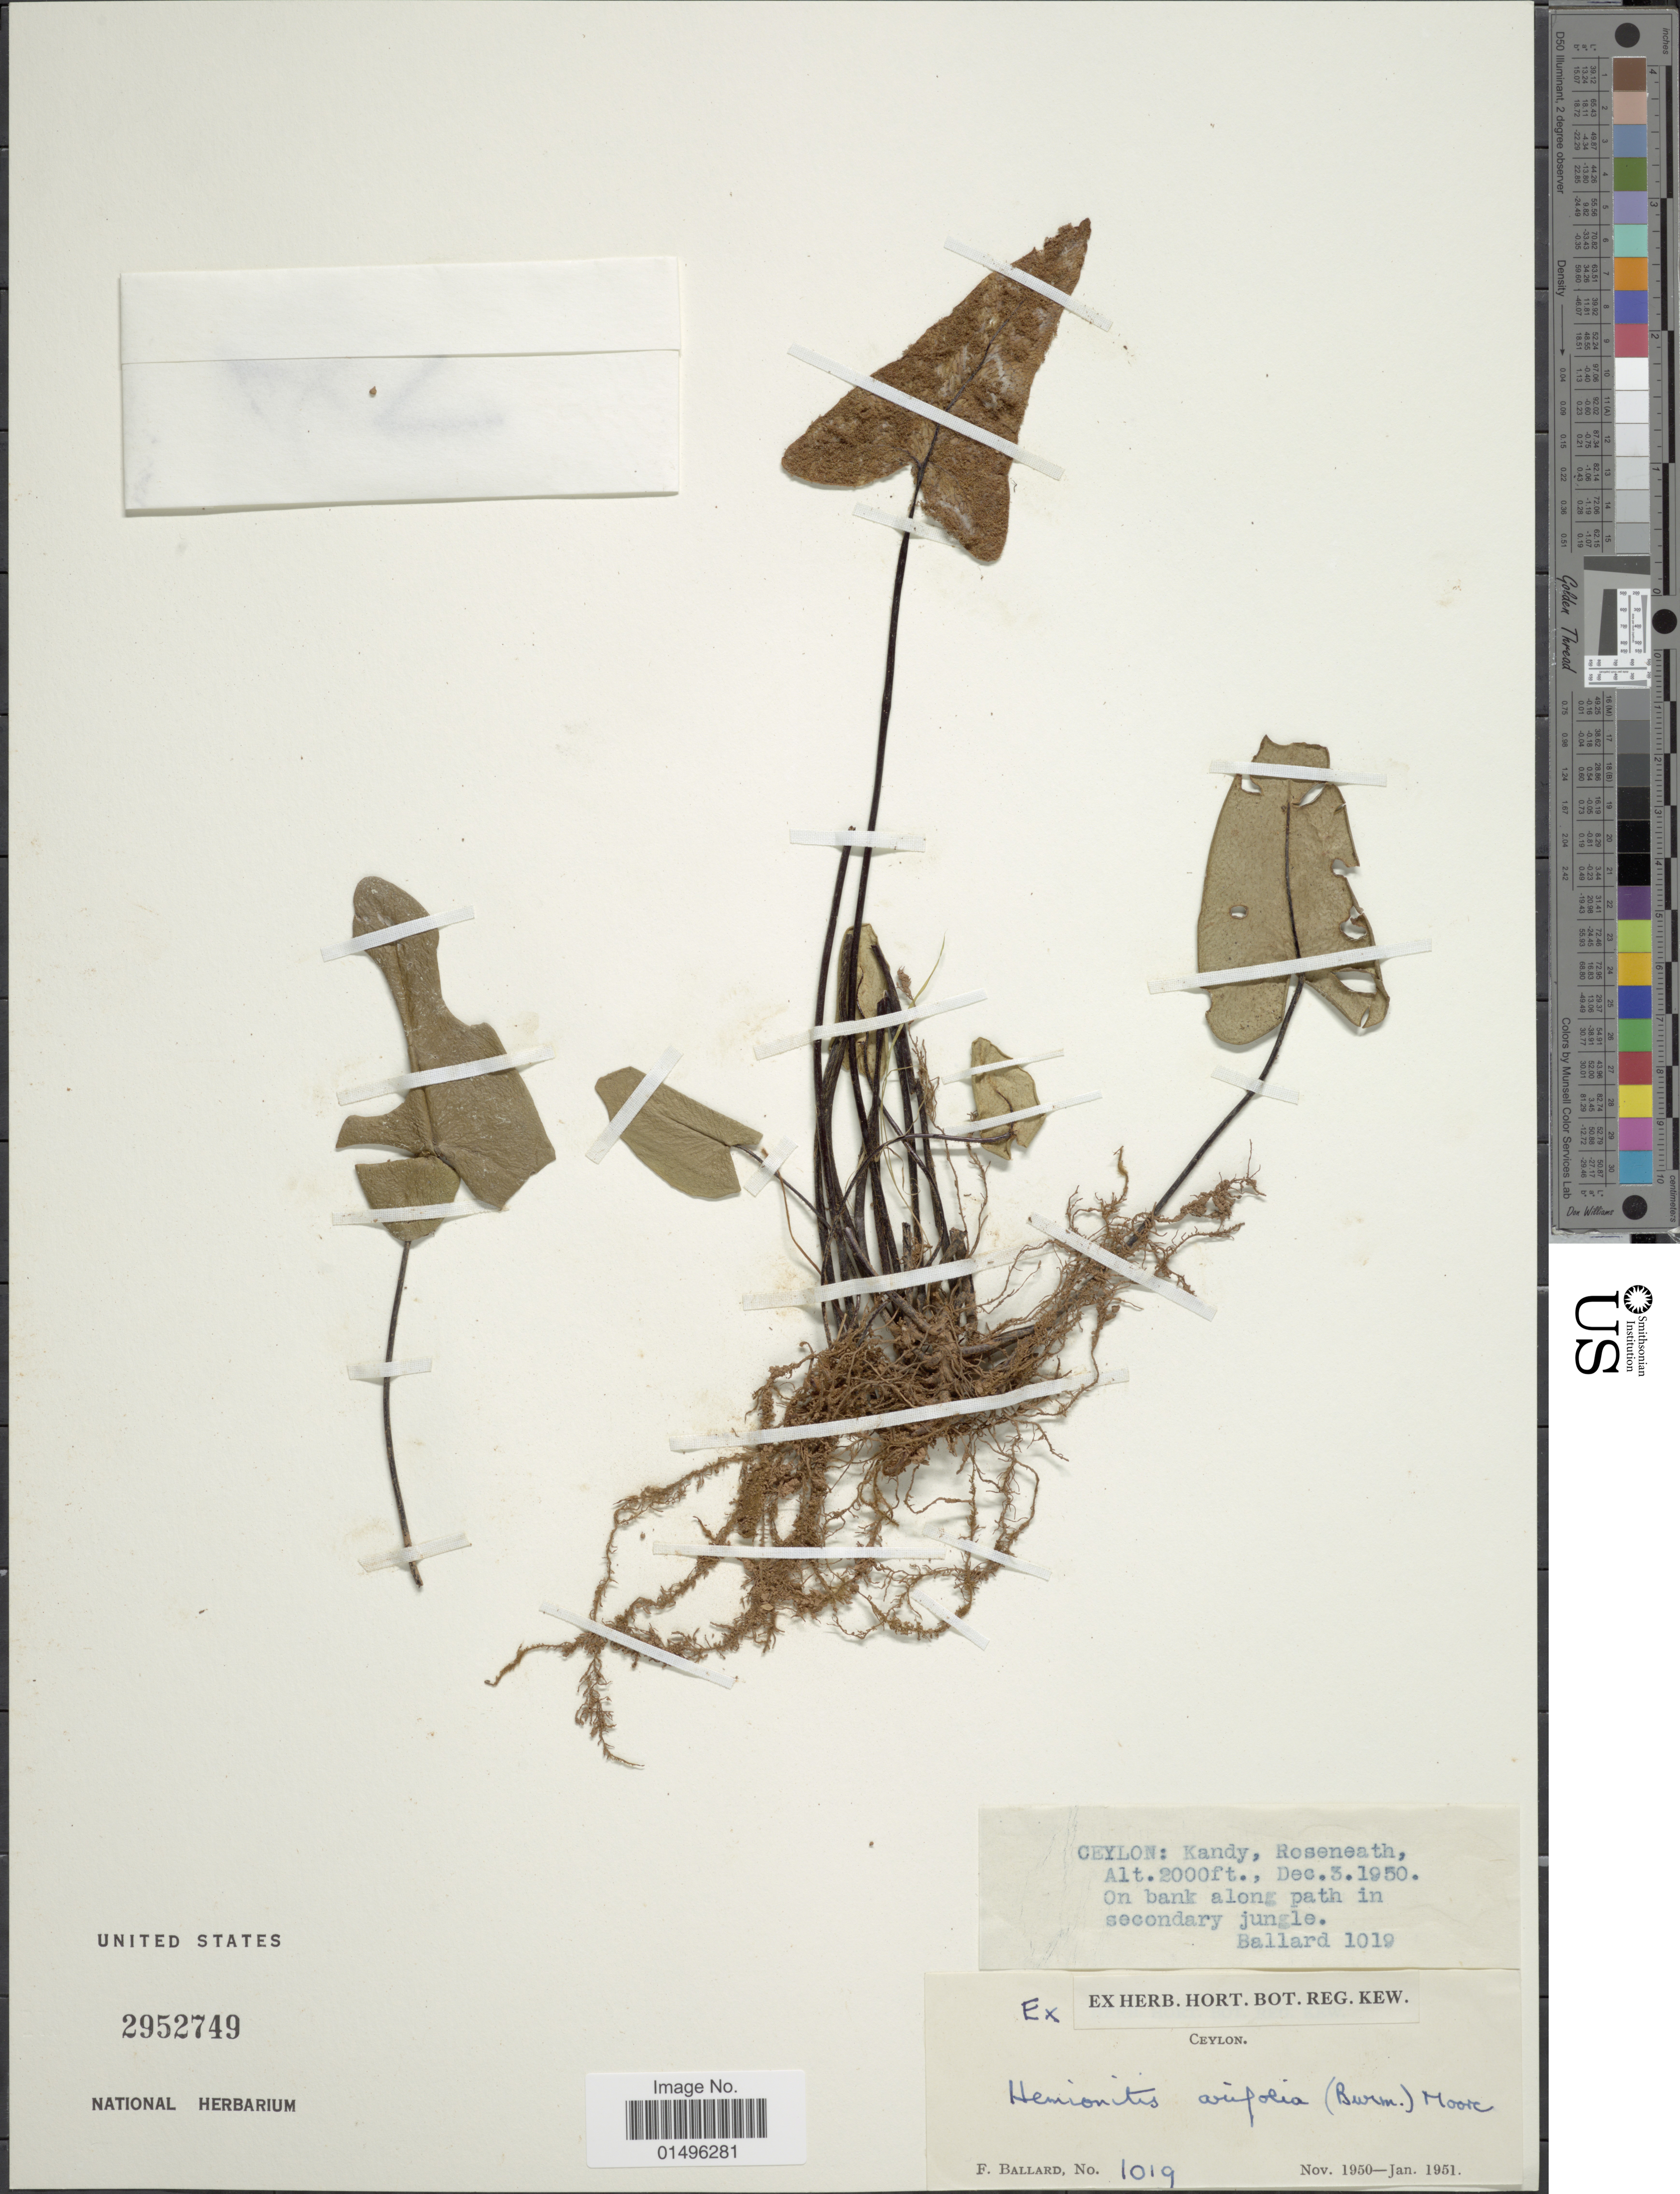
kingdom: Plantae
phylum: Tracheophyta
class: Polypodiopsida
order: Polypodiales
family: Pteridaceae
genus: Parahemionitis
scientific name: Parahemionitis cordata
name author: (Roxb. ex Hook. & Grev.) Fraser-Jenk.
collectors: F. Ballard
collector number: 1019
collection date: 1950-12-03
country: Sri Lanka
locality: Ceylon: Kandy, Roseneath.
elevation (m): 610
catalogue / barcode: US 2952749